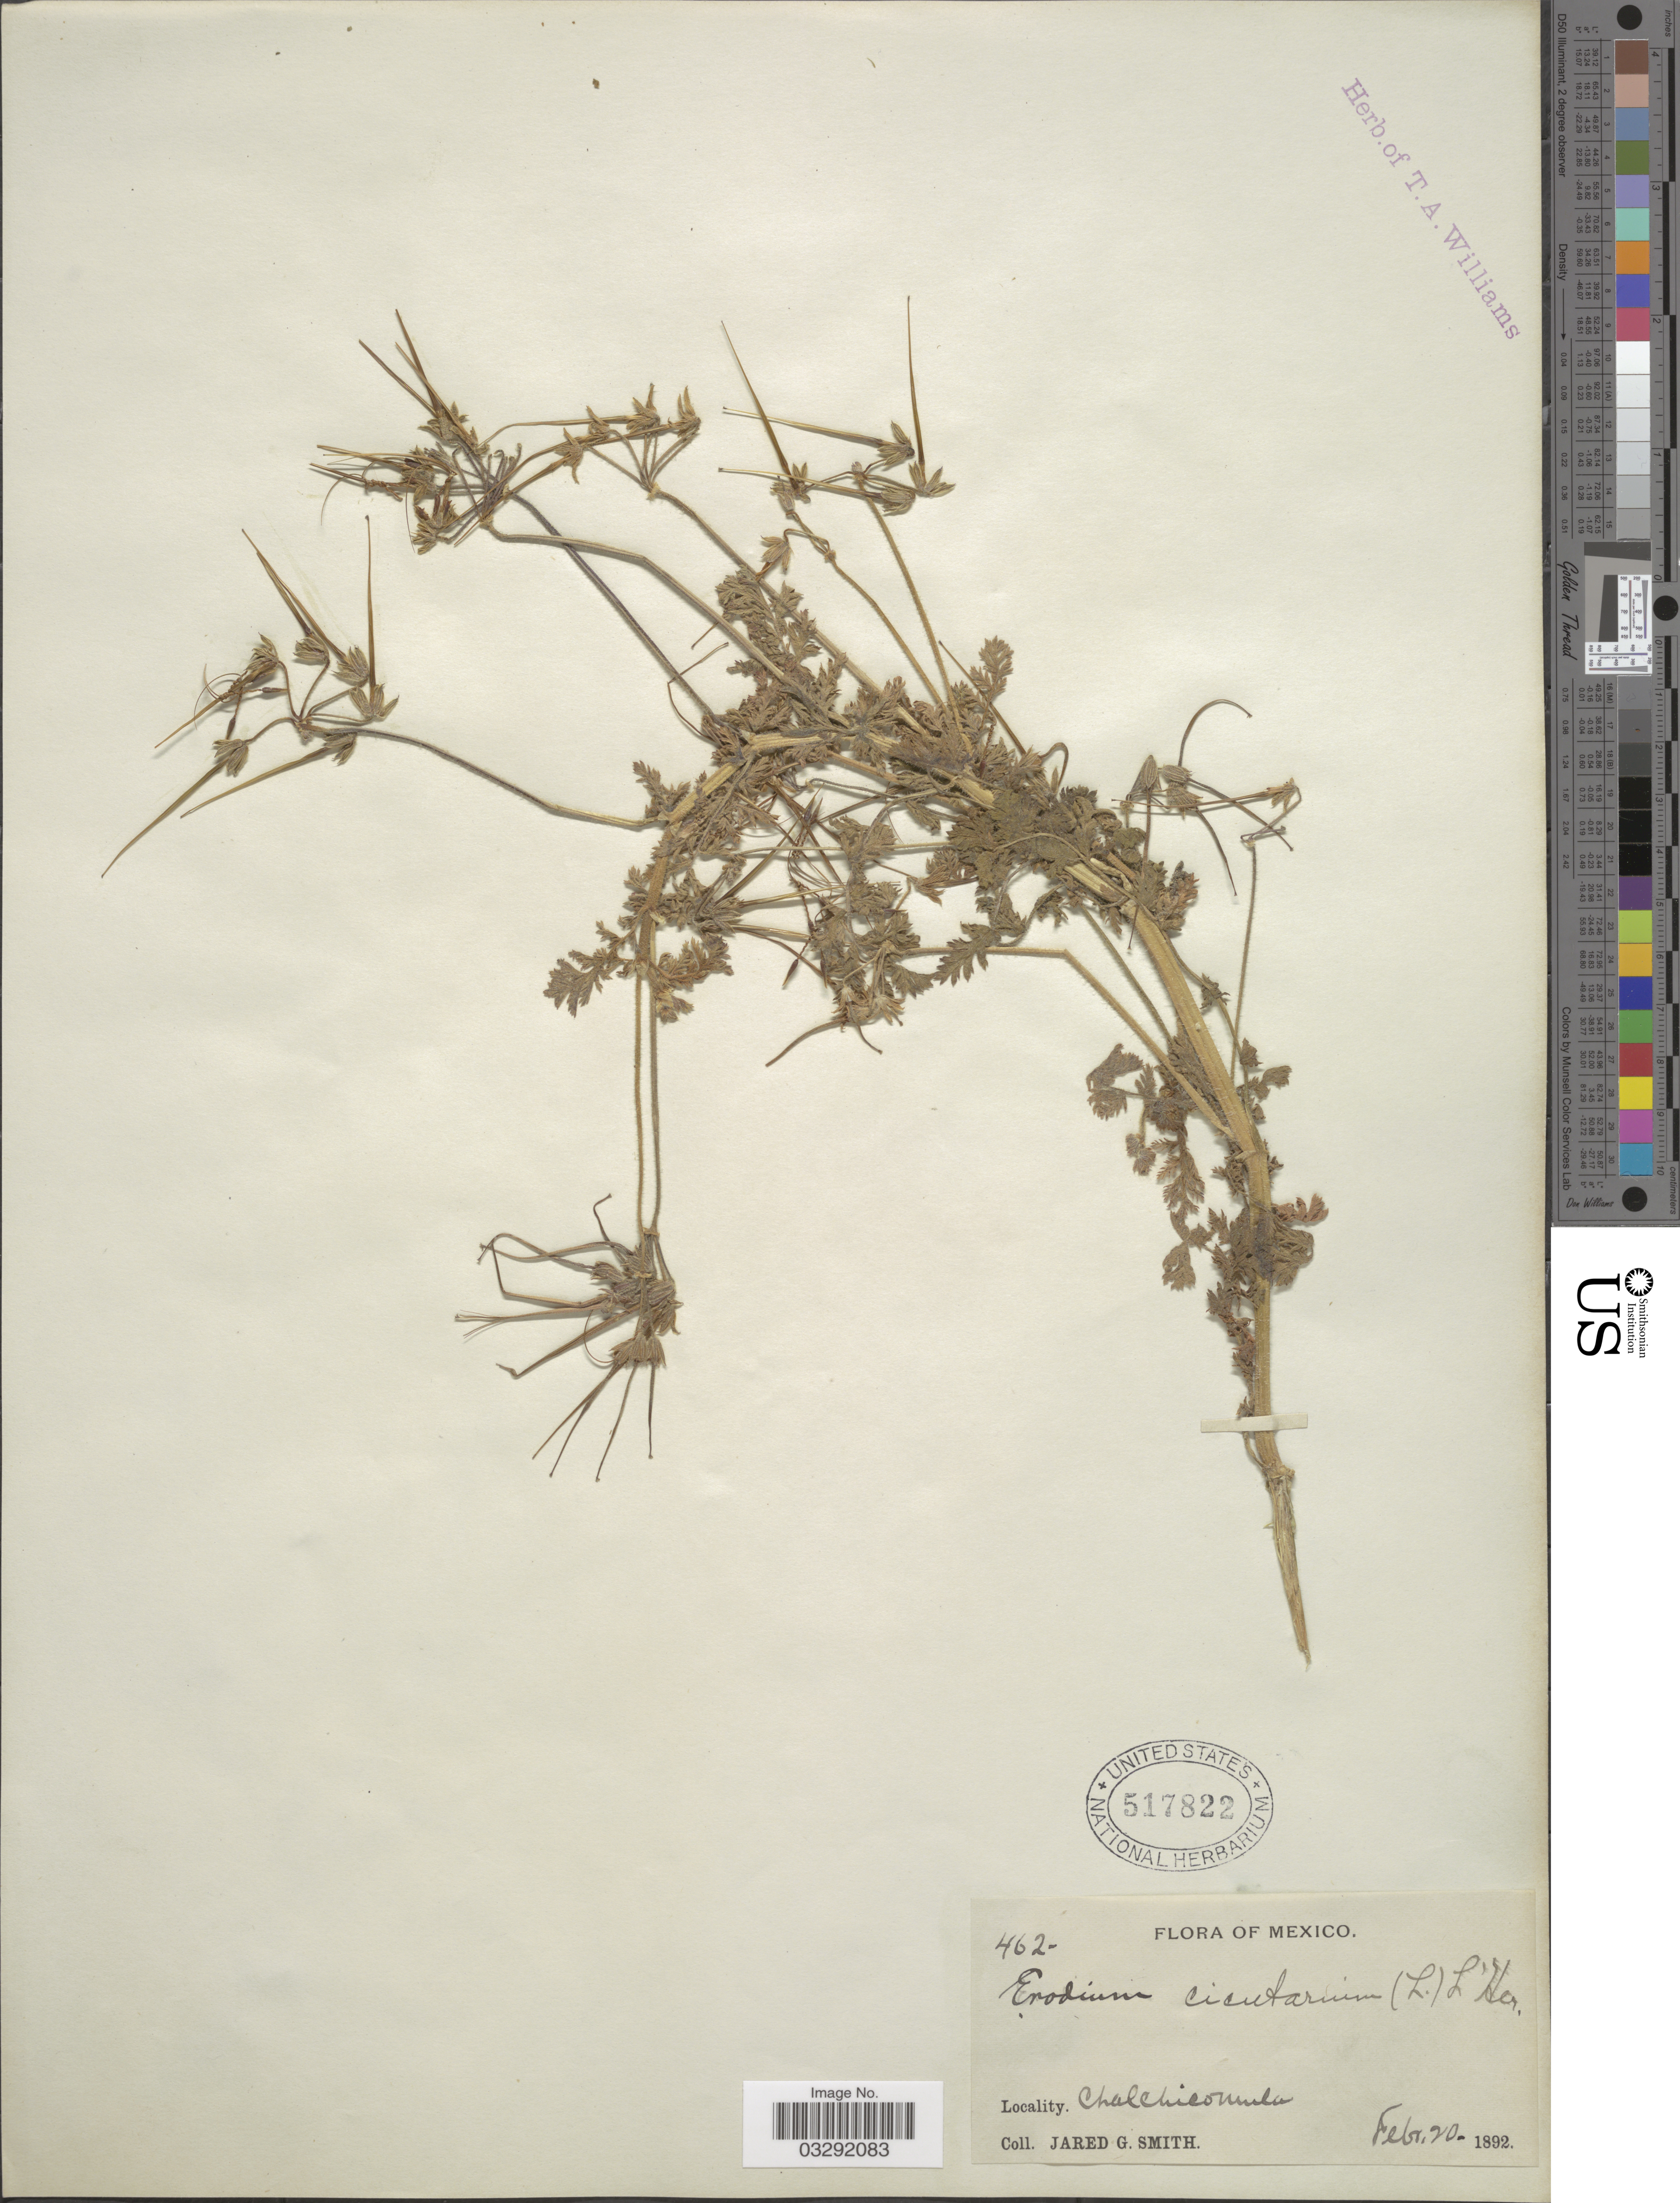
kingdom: Plantae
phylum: Tracheophyta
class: Magnoliopsida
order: Geraniales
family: Geraniaceae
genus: Erodium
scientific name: Erodium cicutarium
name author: (L.) L'Hér.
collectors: J. G. Smith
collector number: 462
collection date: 1892-02-20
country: Mexico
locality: Chalchicomula.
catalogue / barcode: US 517822